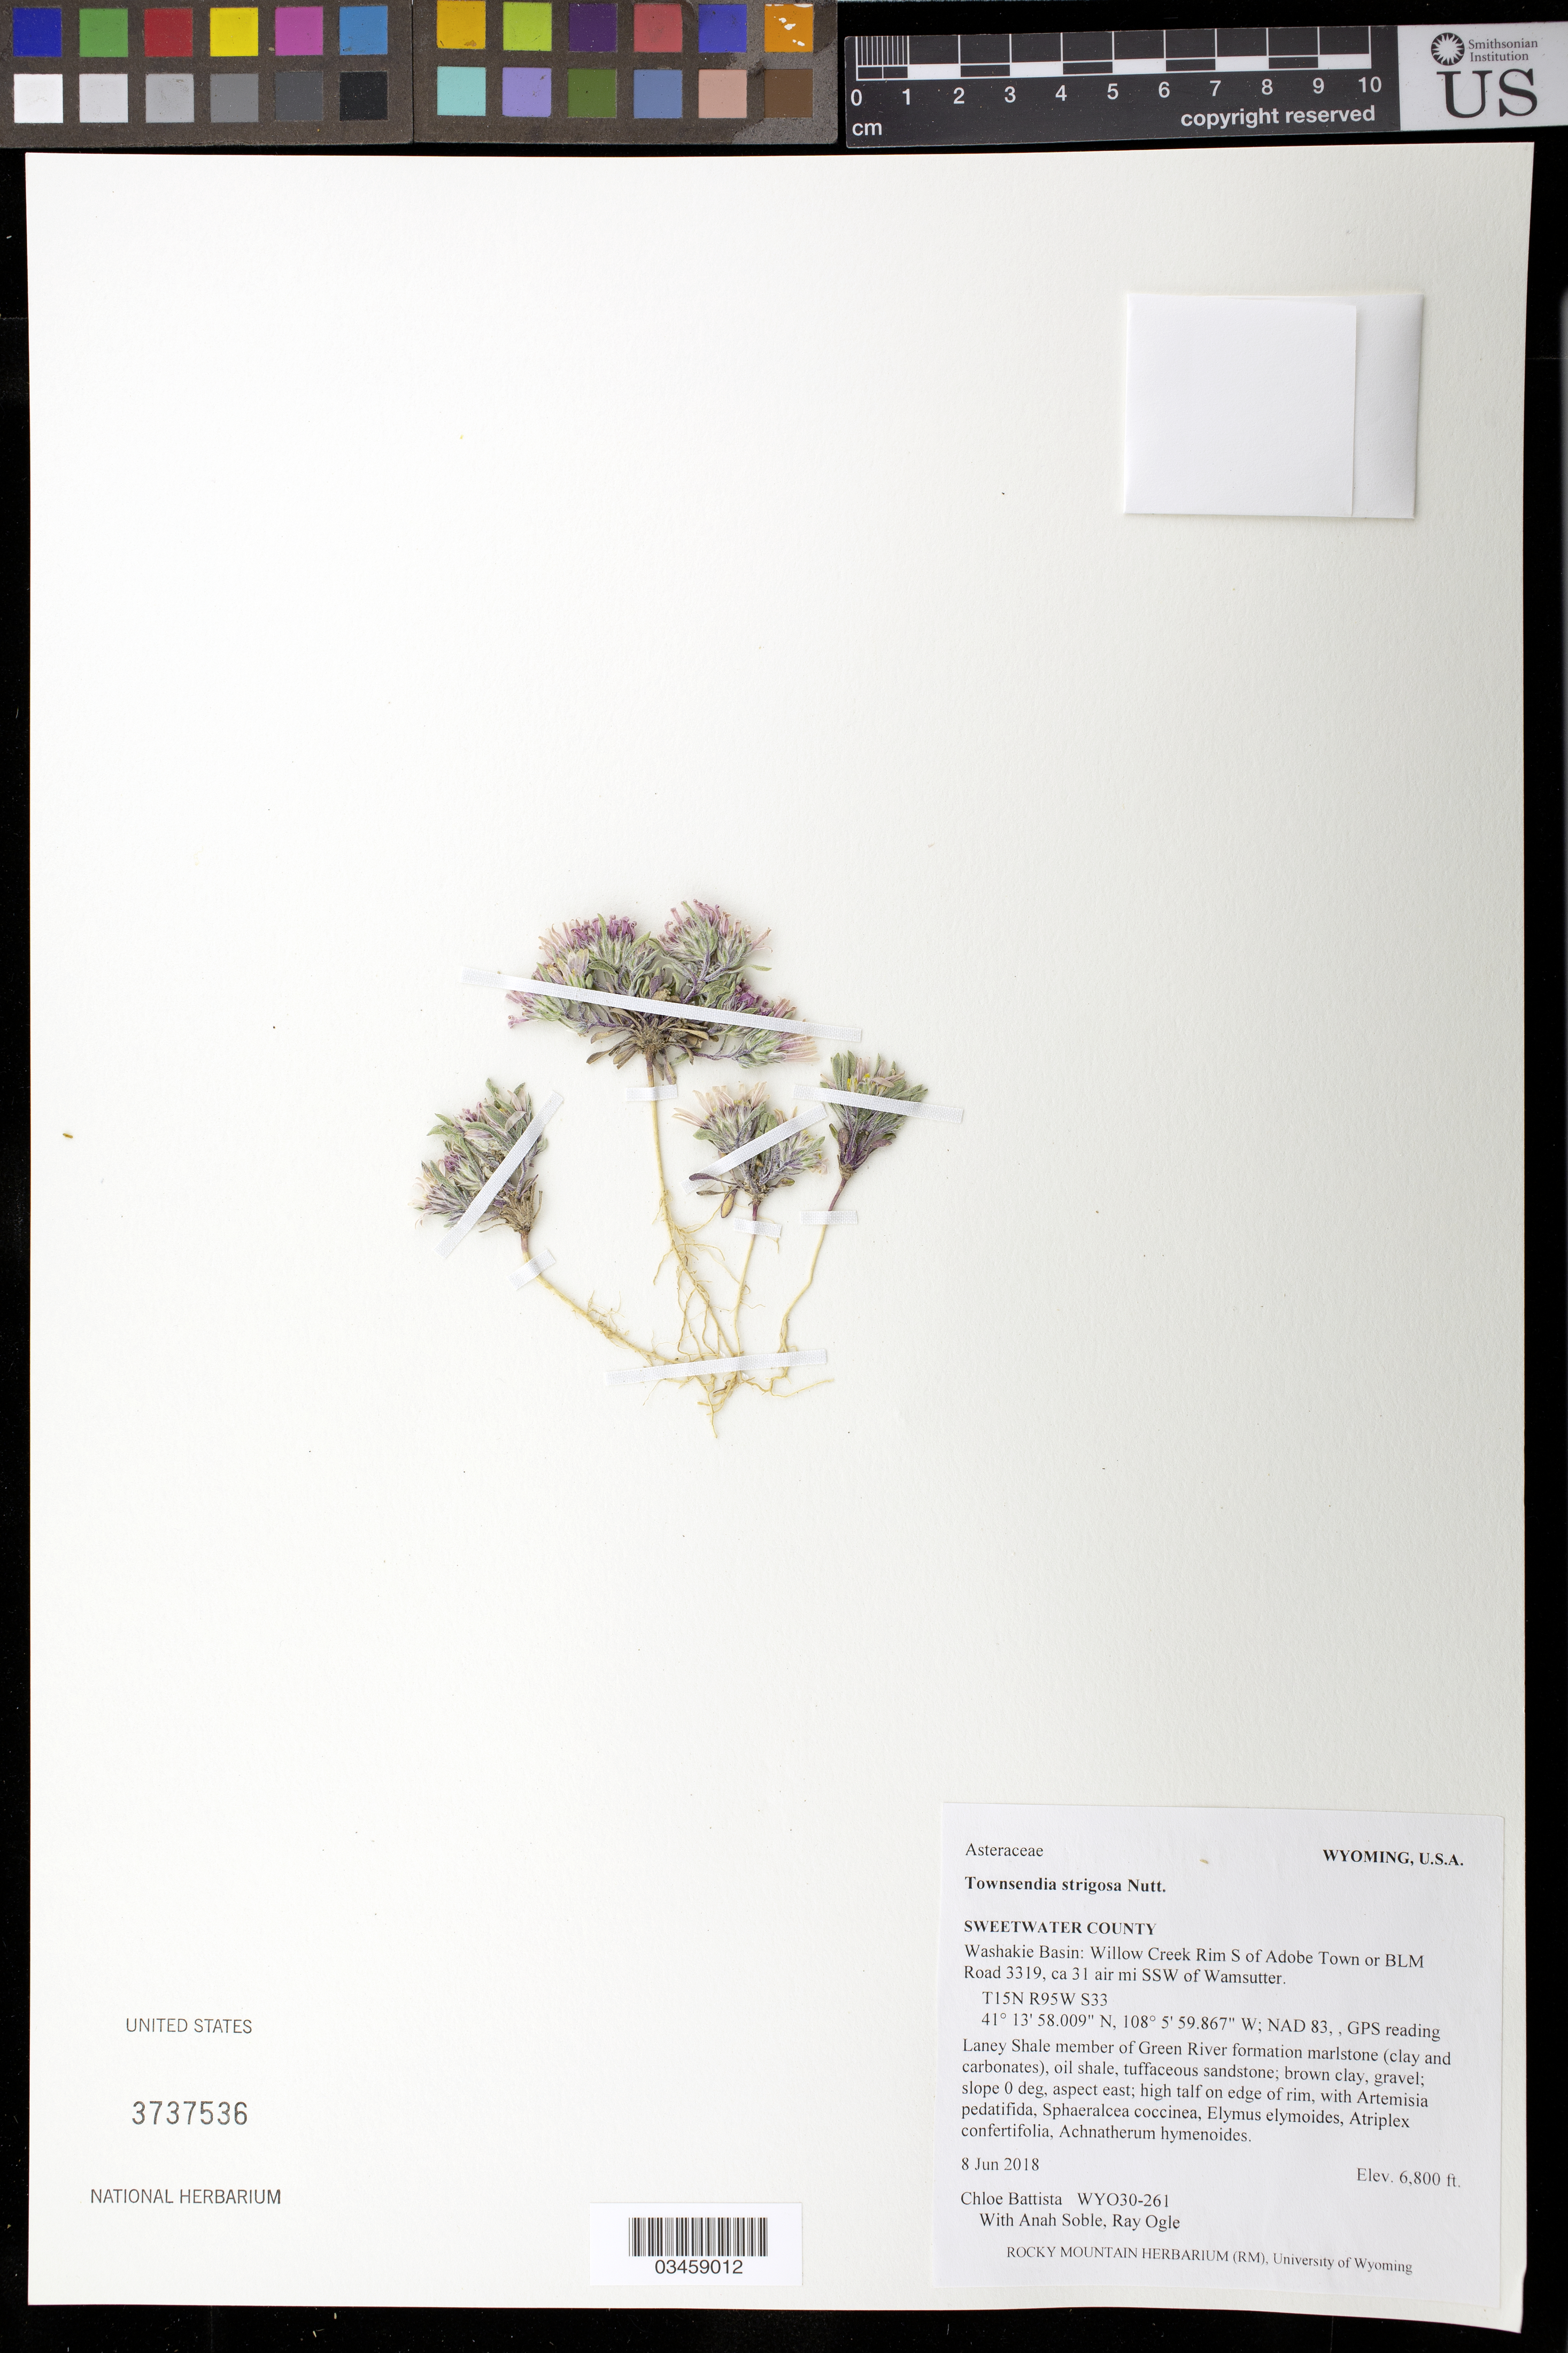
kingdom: Plantae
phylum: Tracheophyta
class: Magnoliopsida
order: Asterales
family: Asteraceae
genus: Townsendia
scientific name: Townsendia strigosa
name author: Nutt.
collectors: C. Battista, A. Soble & R. Ogle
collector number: WY030-261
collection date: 2018-06-08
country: United States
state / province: Wyoming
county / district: Sweetwater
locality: Washakie Basin, Willow Creek Rim S of Adobe Town or BLM Road 3319, 31 air mi. SSW of Wamsutter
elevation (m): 2073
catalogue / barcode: US 3737536